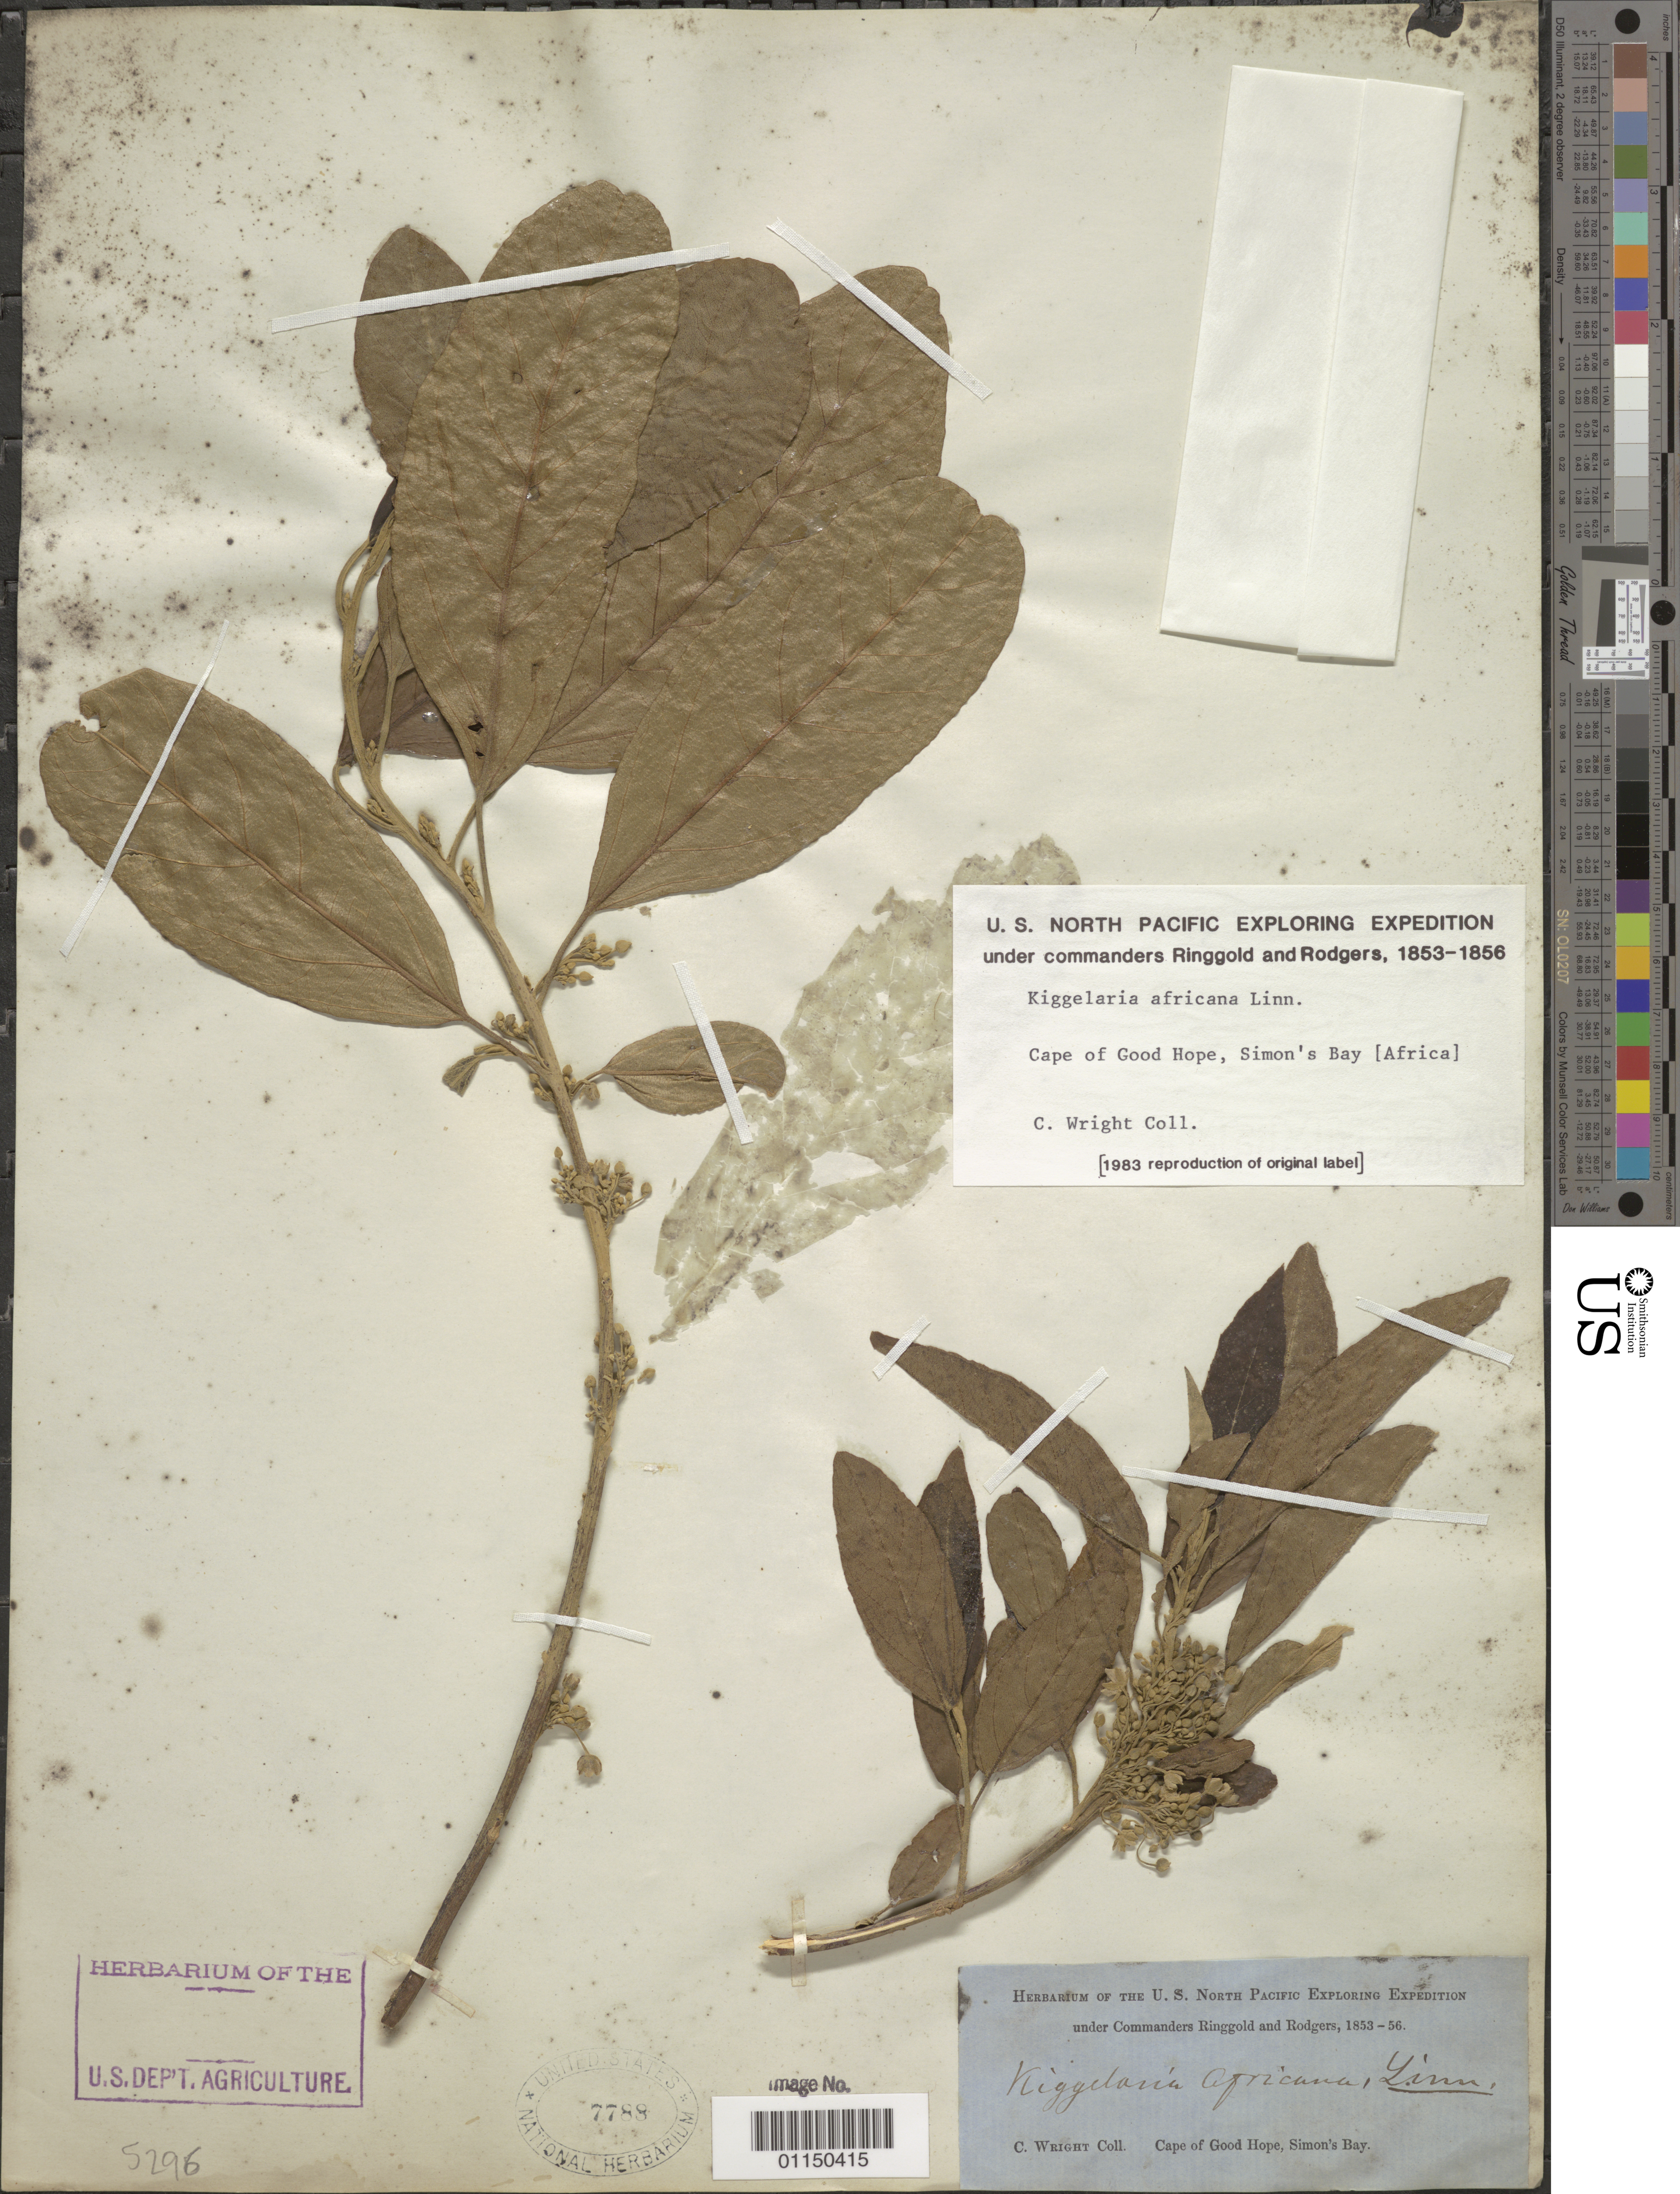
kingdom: Plantae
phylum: Tracheophyta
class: Magnoliopsida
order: Malpighiales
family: Achariaceae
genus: Kiggelaria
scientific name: Kiggelaria africana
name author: L.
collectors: C. Wright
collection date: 1853/1856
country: South Africa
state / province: Western Cape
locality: Cape of Good Hope, Simon's Bay.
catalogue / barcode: US 7788